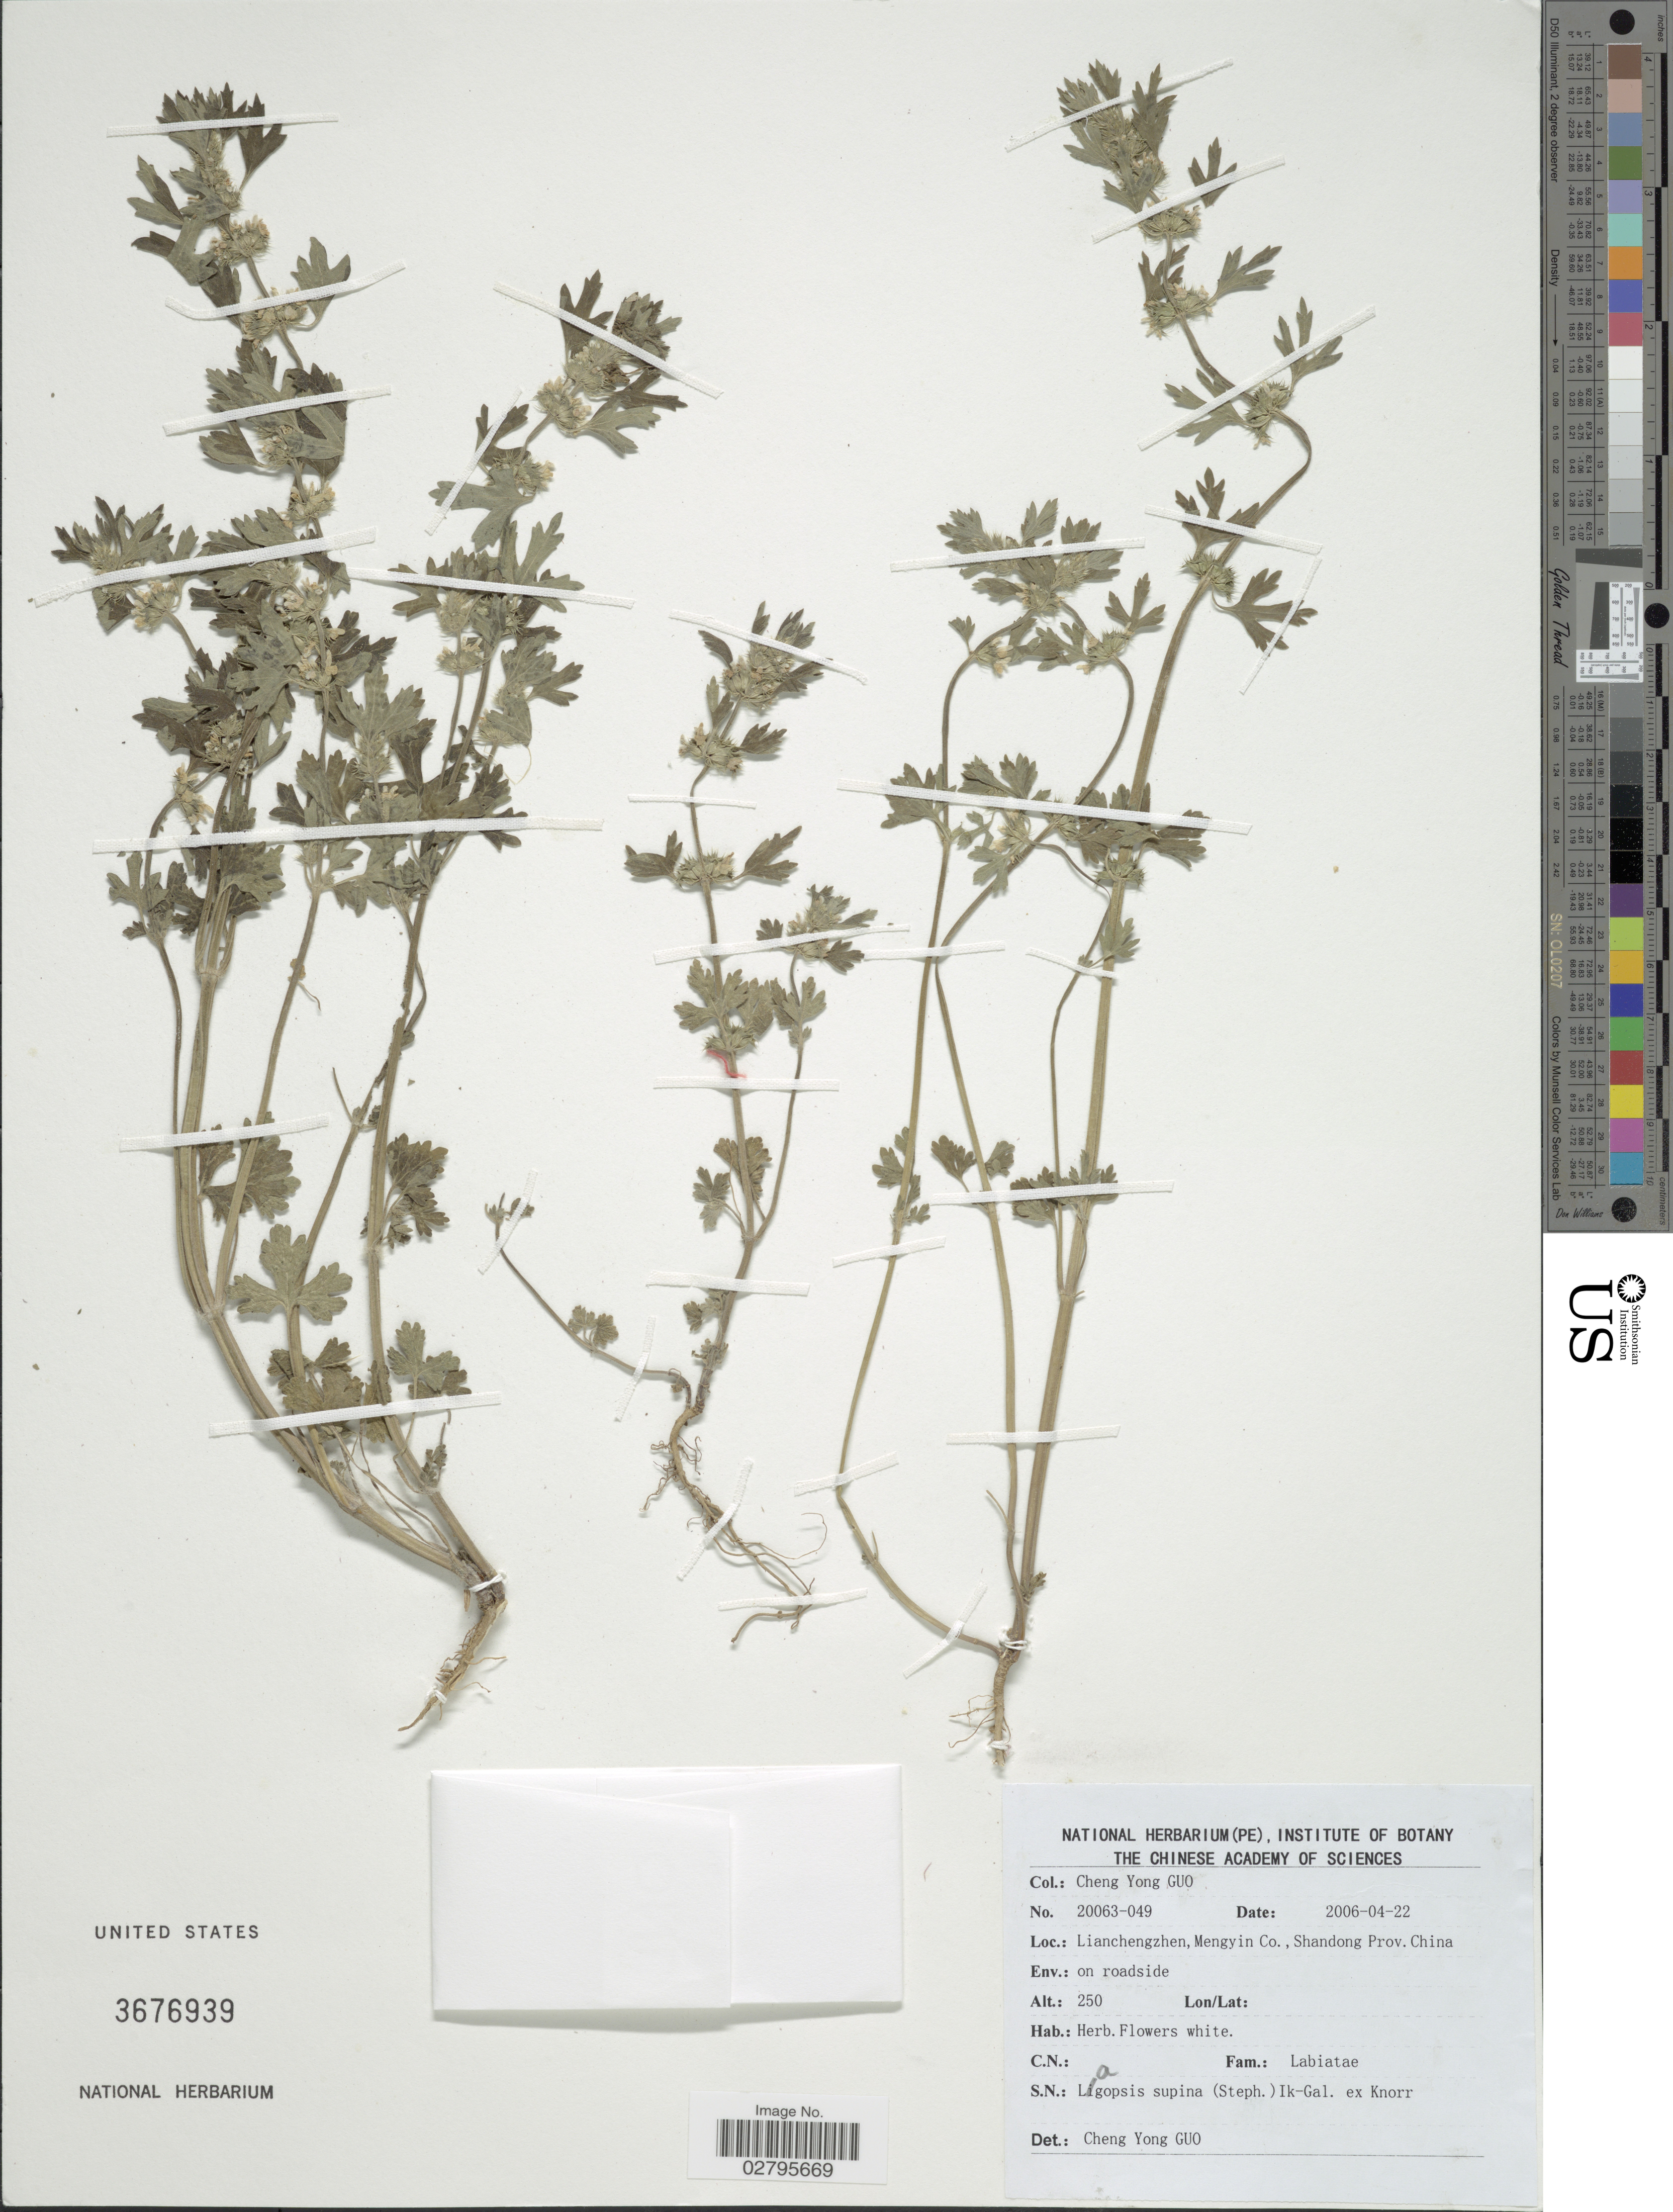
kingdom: Plantae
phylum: Tracheophyta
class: Magnoliopsida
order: Lamiales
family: Lamiaceae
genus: Lagopsis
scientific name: Lagopsis supina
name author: (Steph. ex Willd.) Ikonn.-Gal.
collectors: Guo Chengyong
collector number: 20063-049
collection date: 2006-04-22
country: China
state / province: Shandong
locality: Lianchengzhen, Mengyin Co., Shandong Prov.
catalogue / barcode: US 3676939